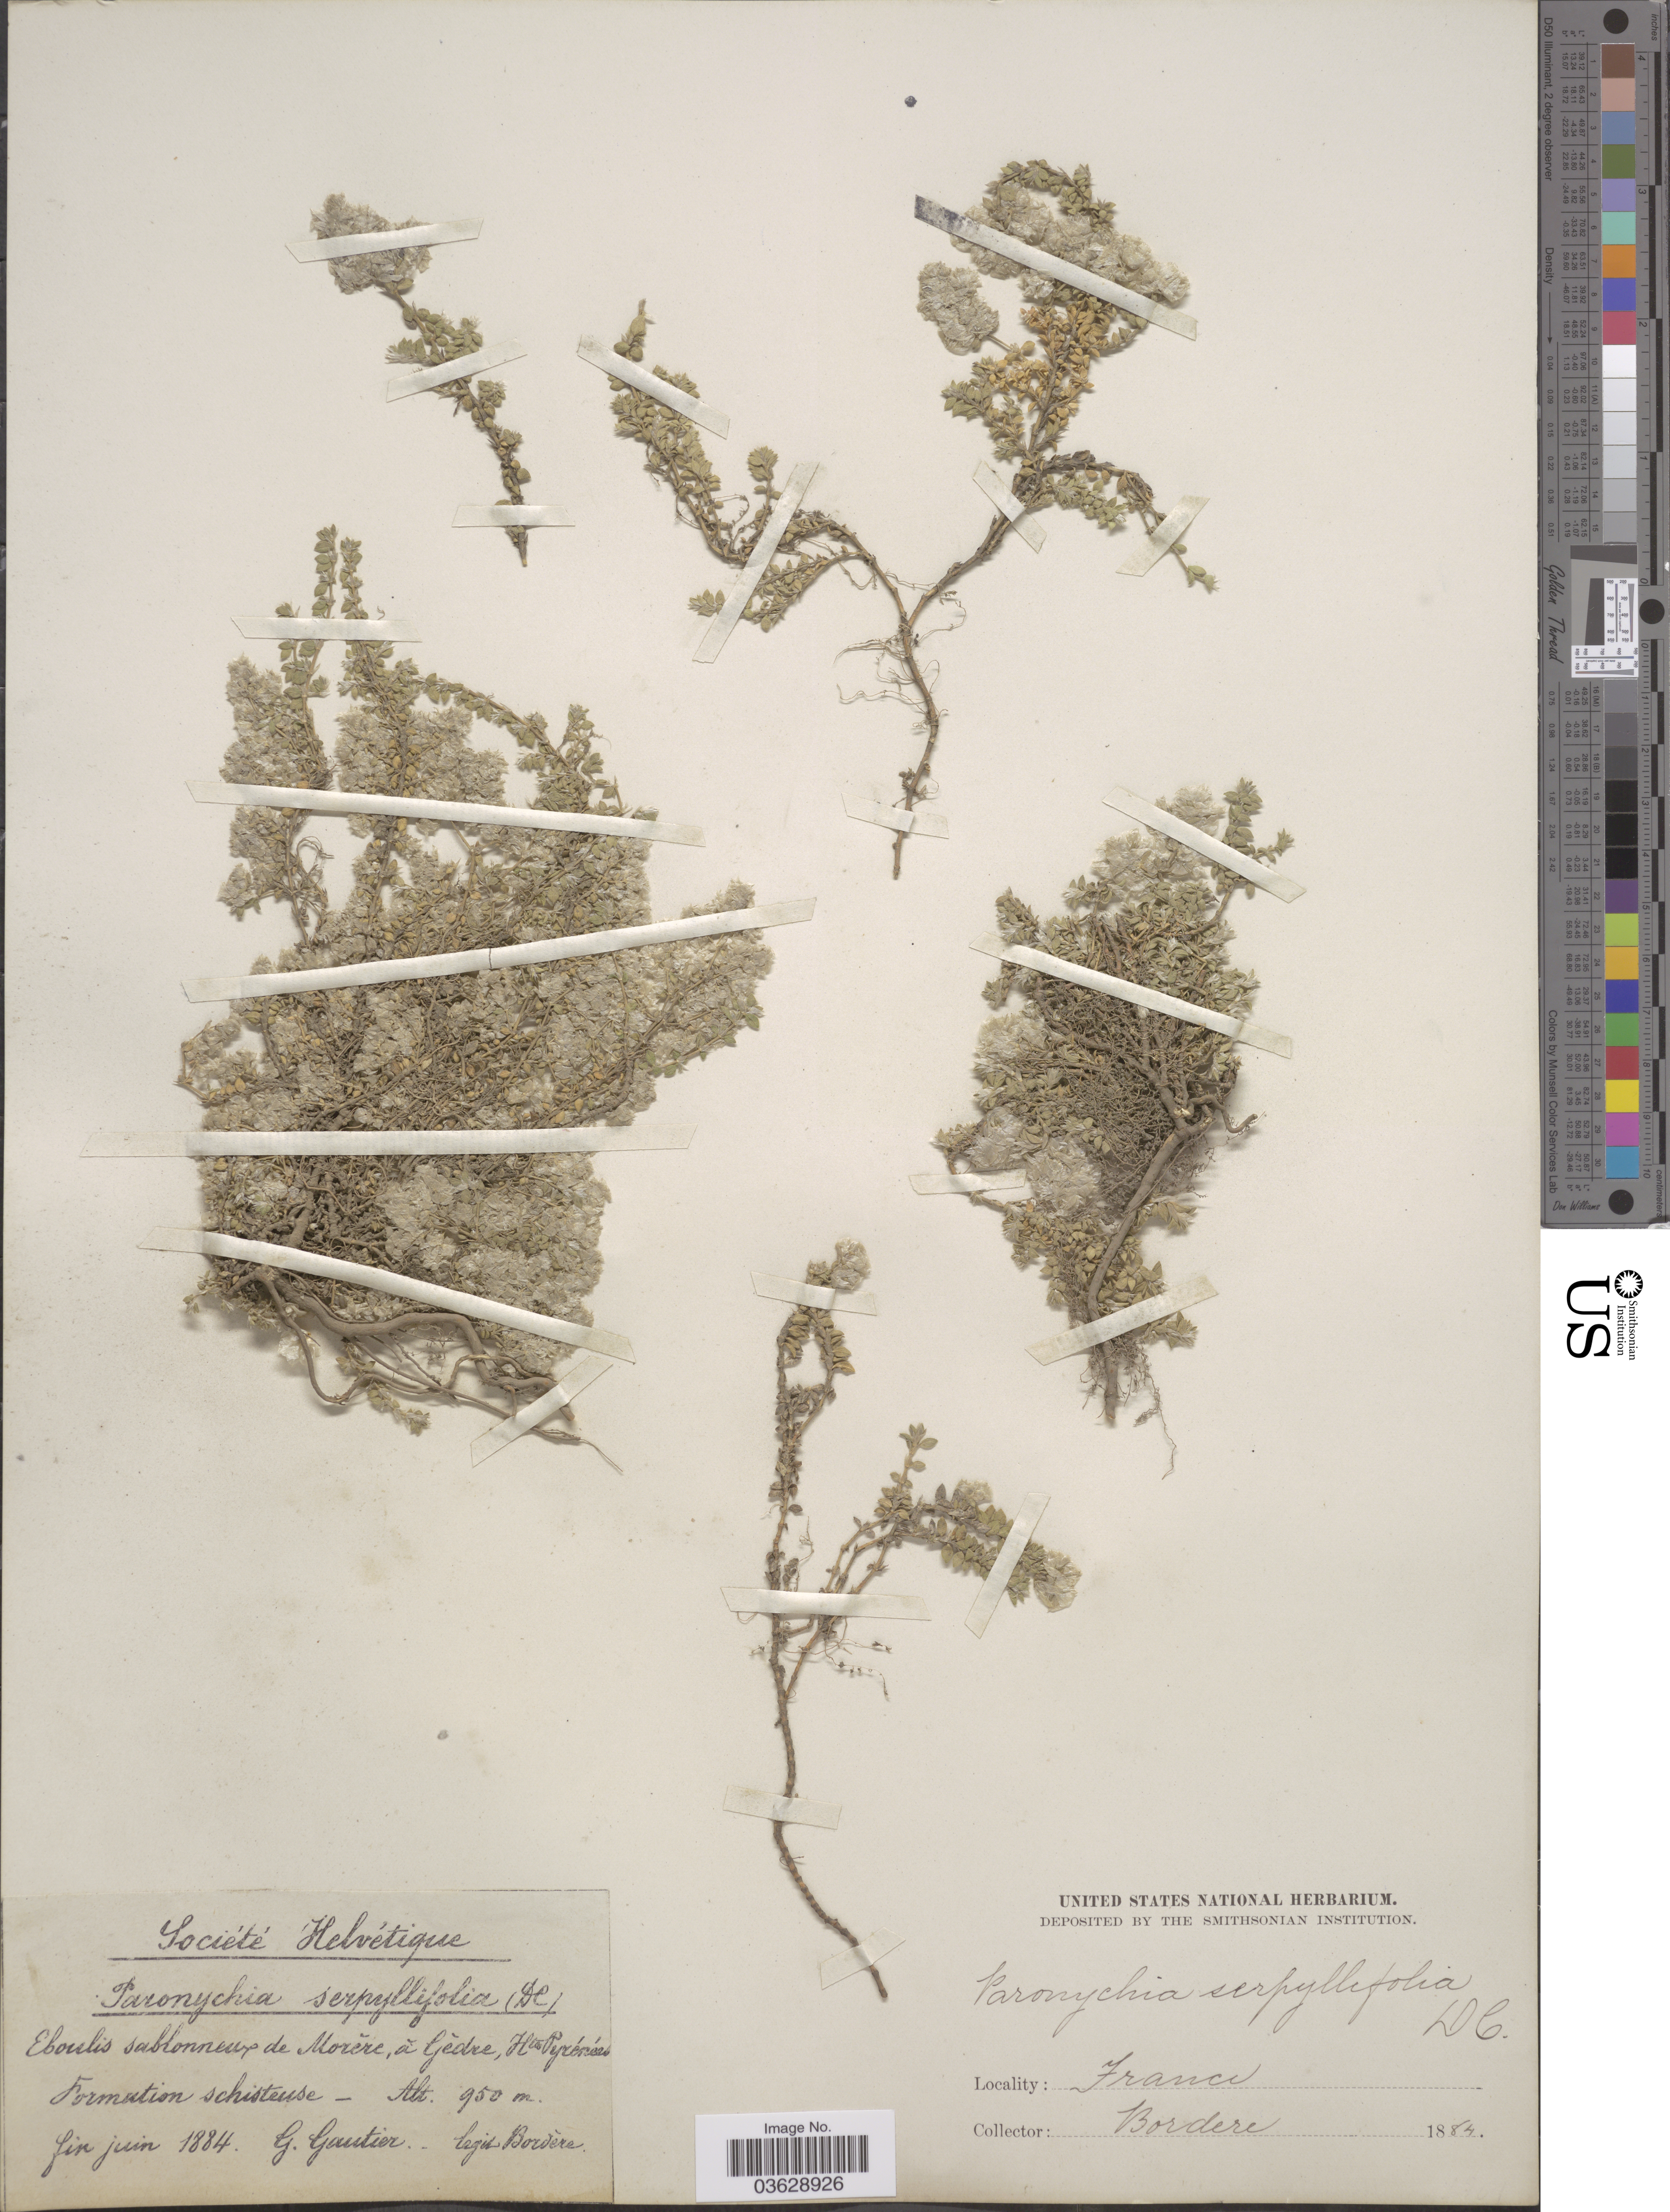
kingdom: Plantae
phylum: Tracheophyta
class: Magnoliopsida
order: Caryophyllales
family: Caryophyllaceae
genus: Paronychia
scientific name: Paronychia kapela subsp. serpyllifolia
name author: (Chaix) Graebn.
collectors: -. Bordère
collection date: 1884-06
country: France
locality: Eboulis sablonneux de Morére, á Gédre, Hte Pyrénées Formation schistense.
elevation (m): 950